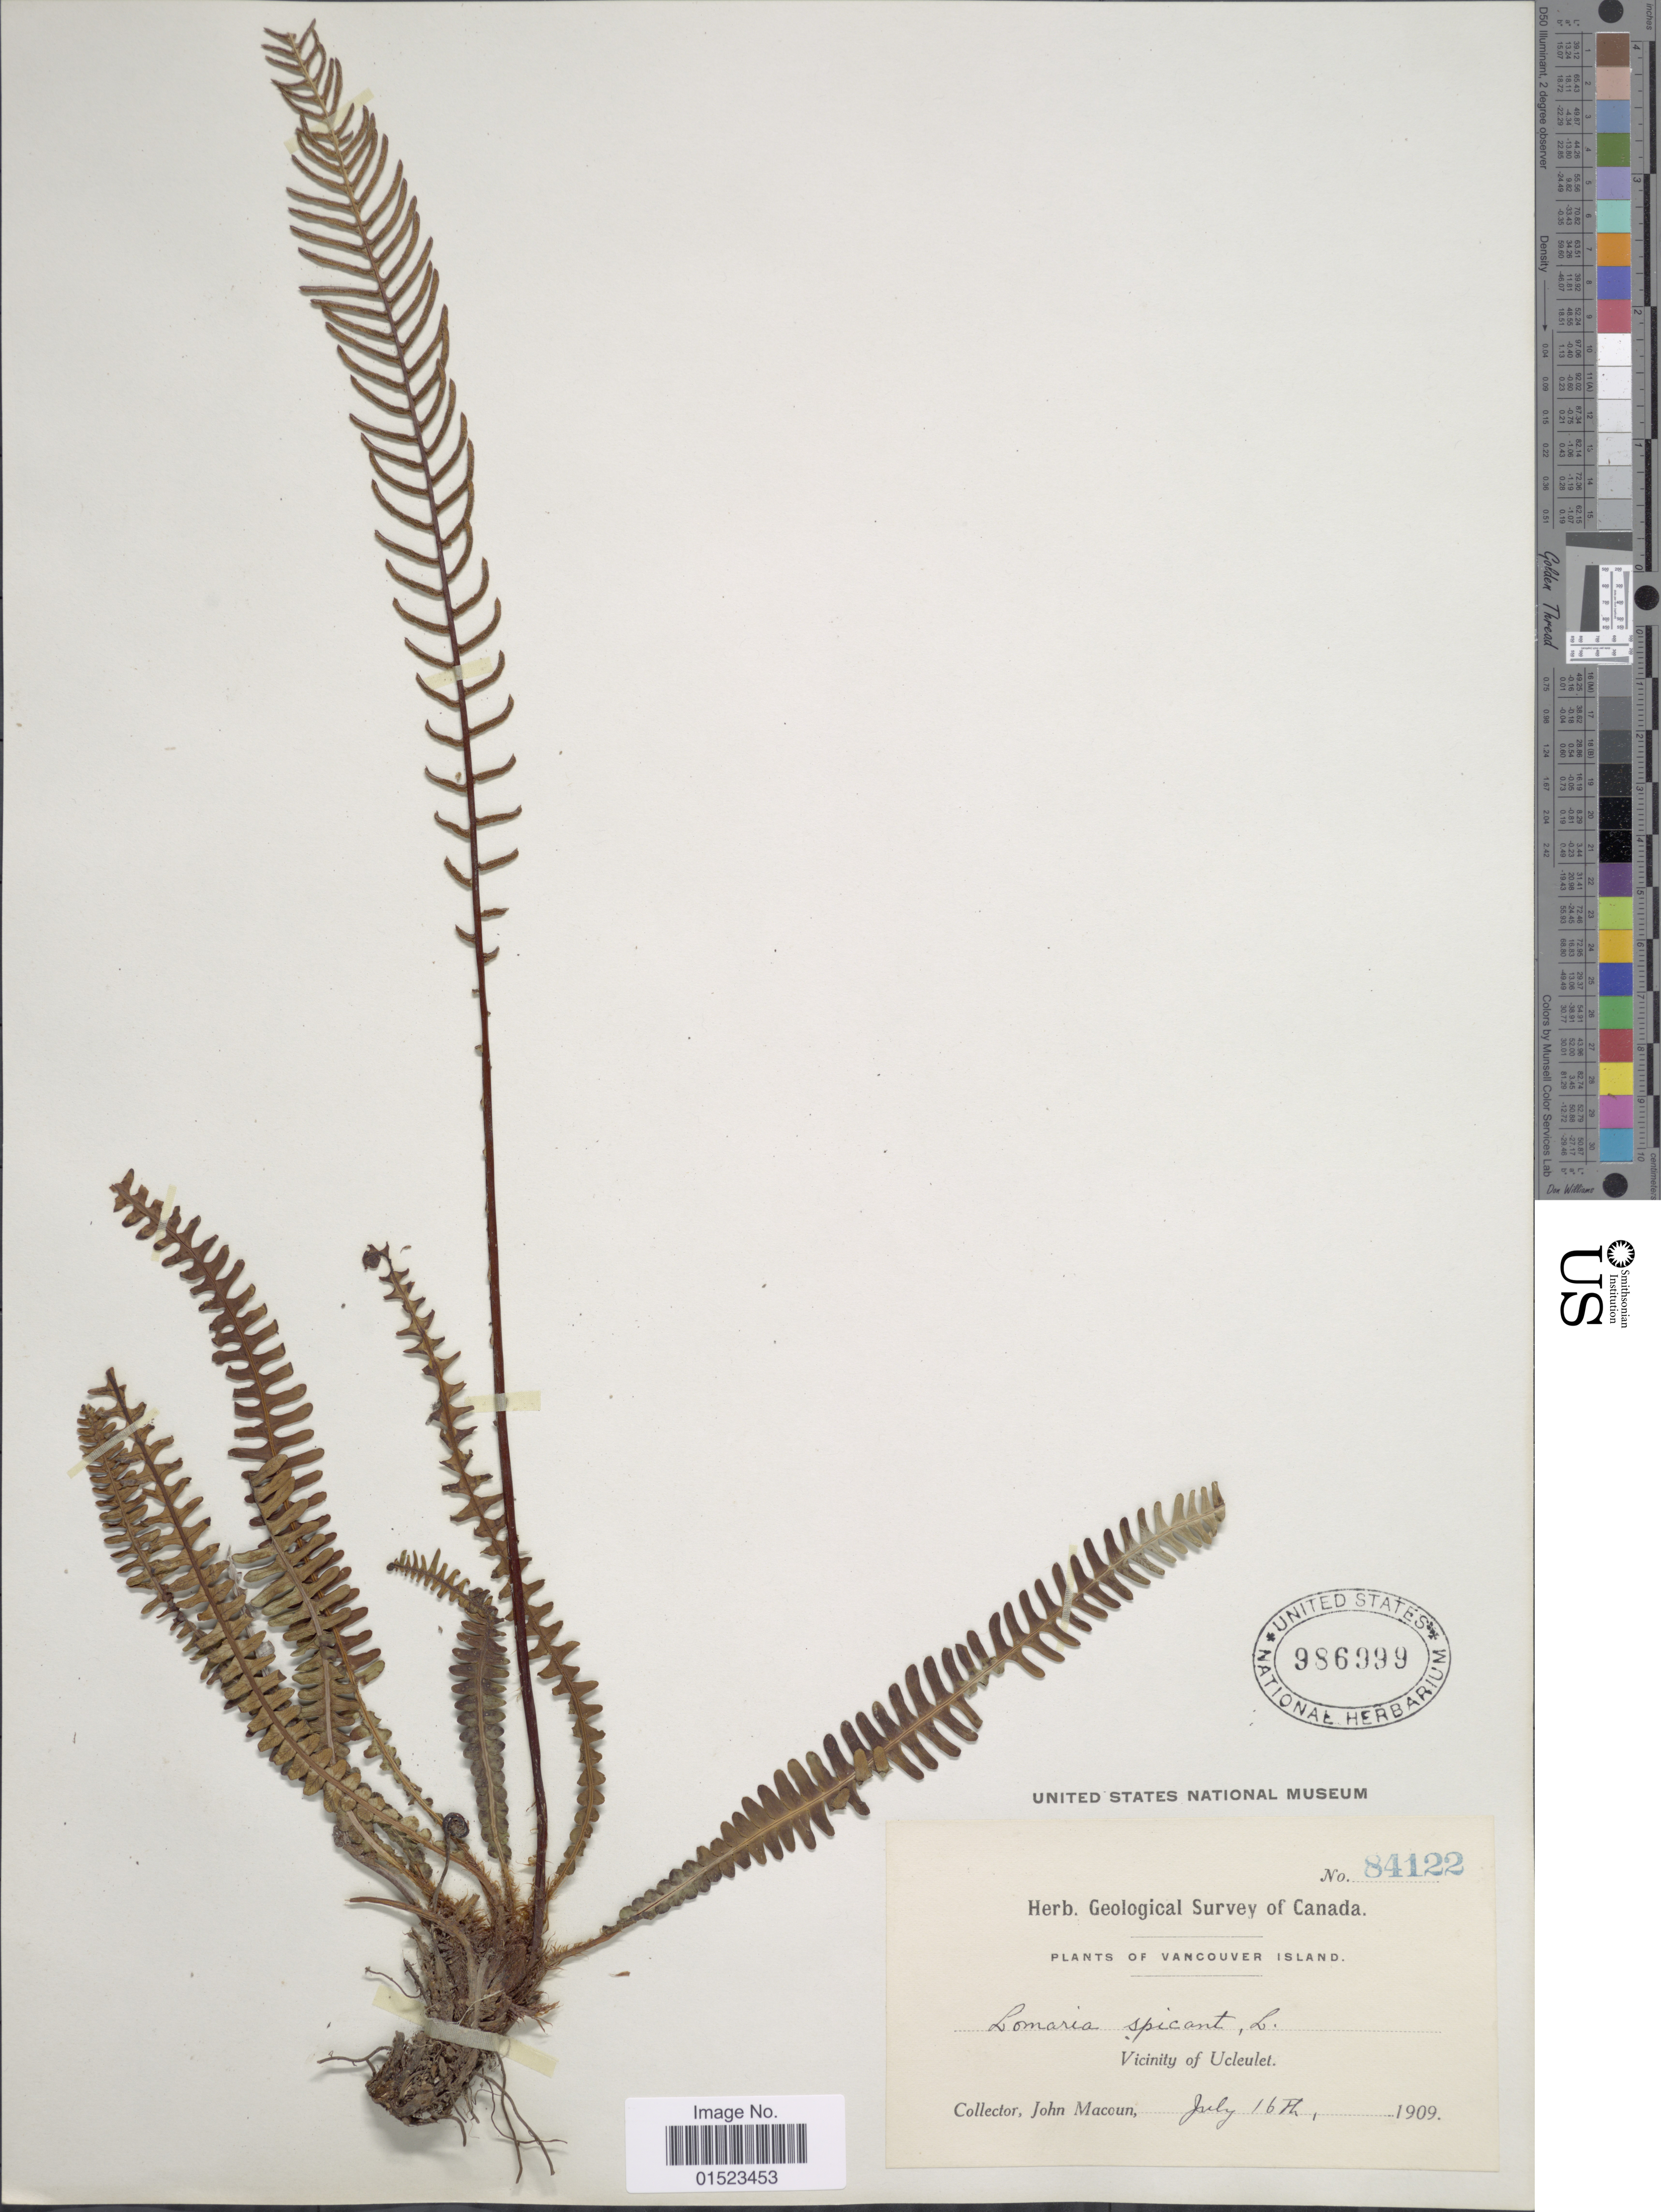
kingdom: Plantae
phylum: Tracheophyta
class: Polypodiopsida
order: Polypodiales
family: Blechnaceae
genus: Blechnum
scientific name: Blechnum spicant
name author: (L.) Sm.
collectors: J. Macoun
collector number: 84122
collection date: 1909-07-16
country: Canada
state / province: British Columbia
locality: Vancouver Island, Vicinity of Ucleulet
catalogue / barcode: US 986999